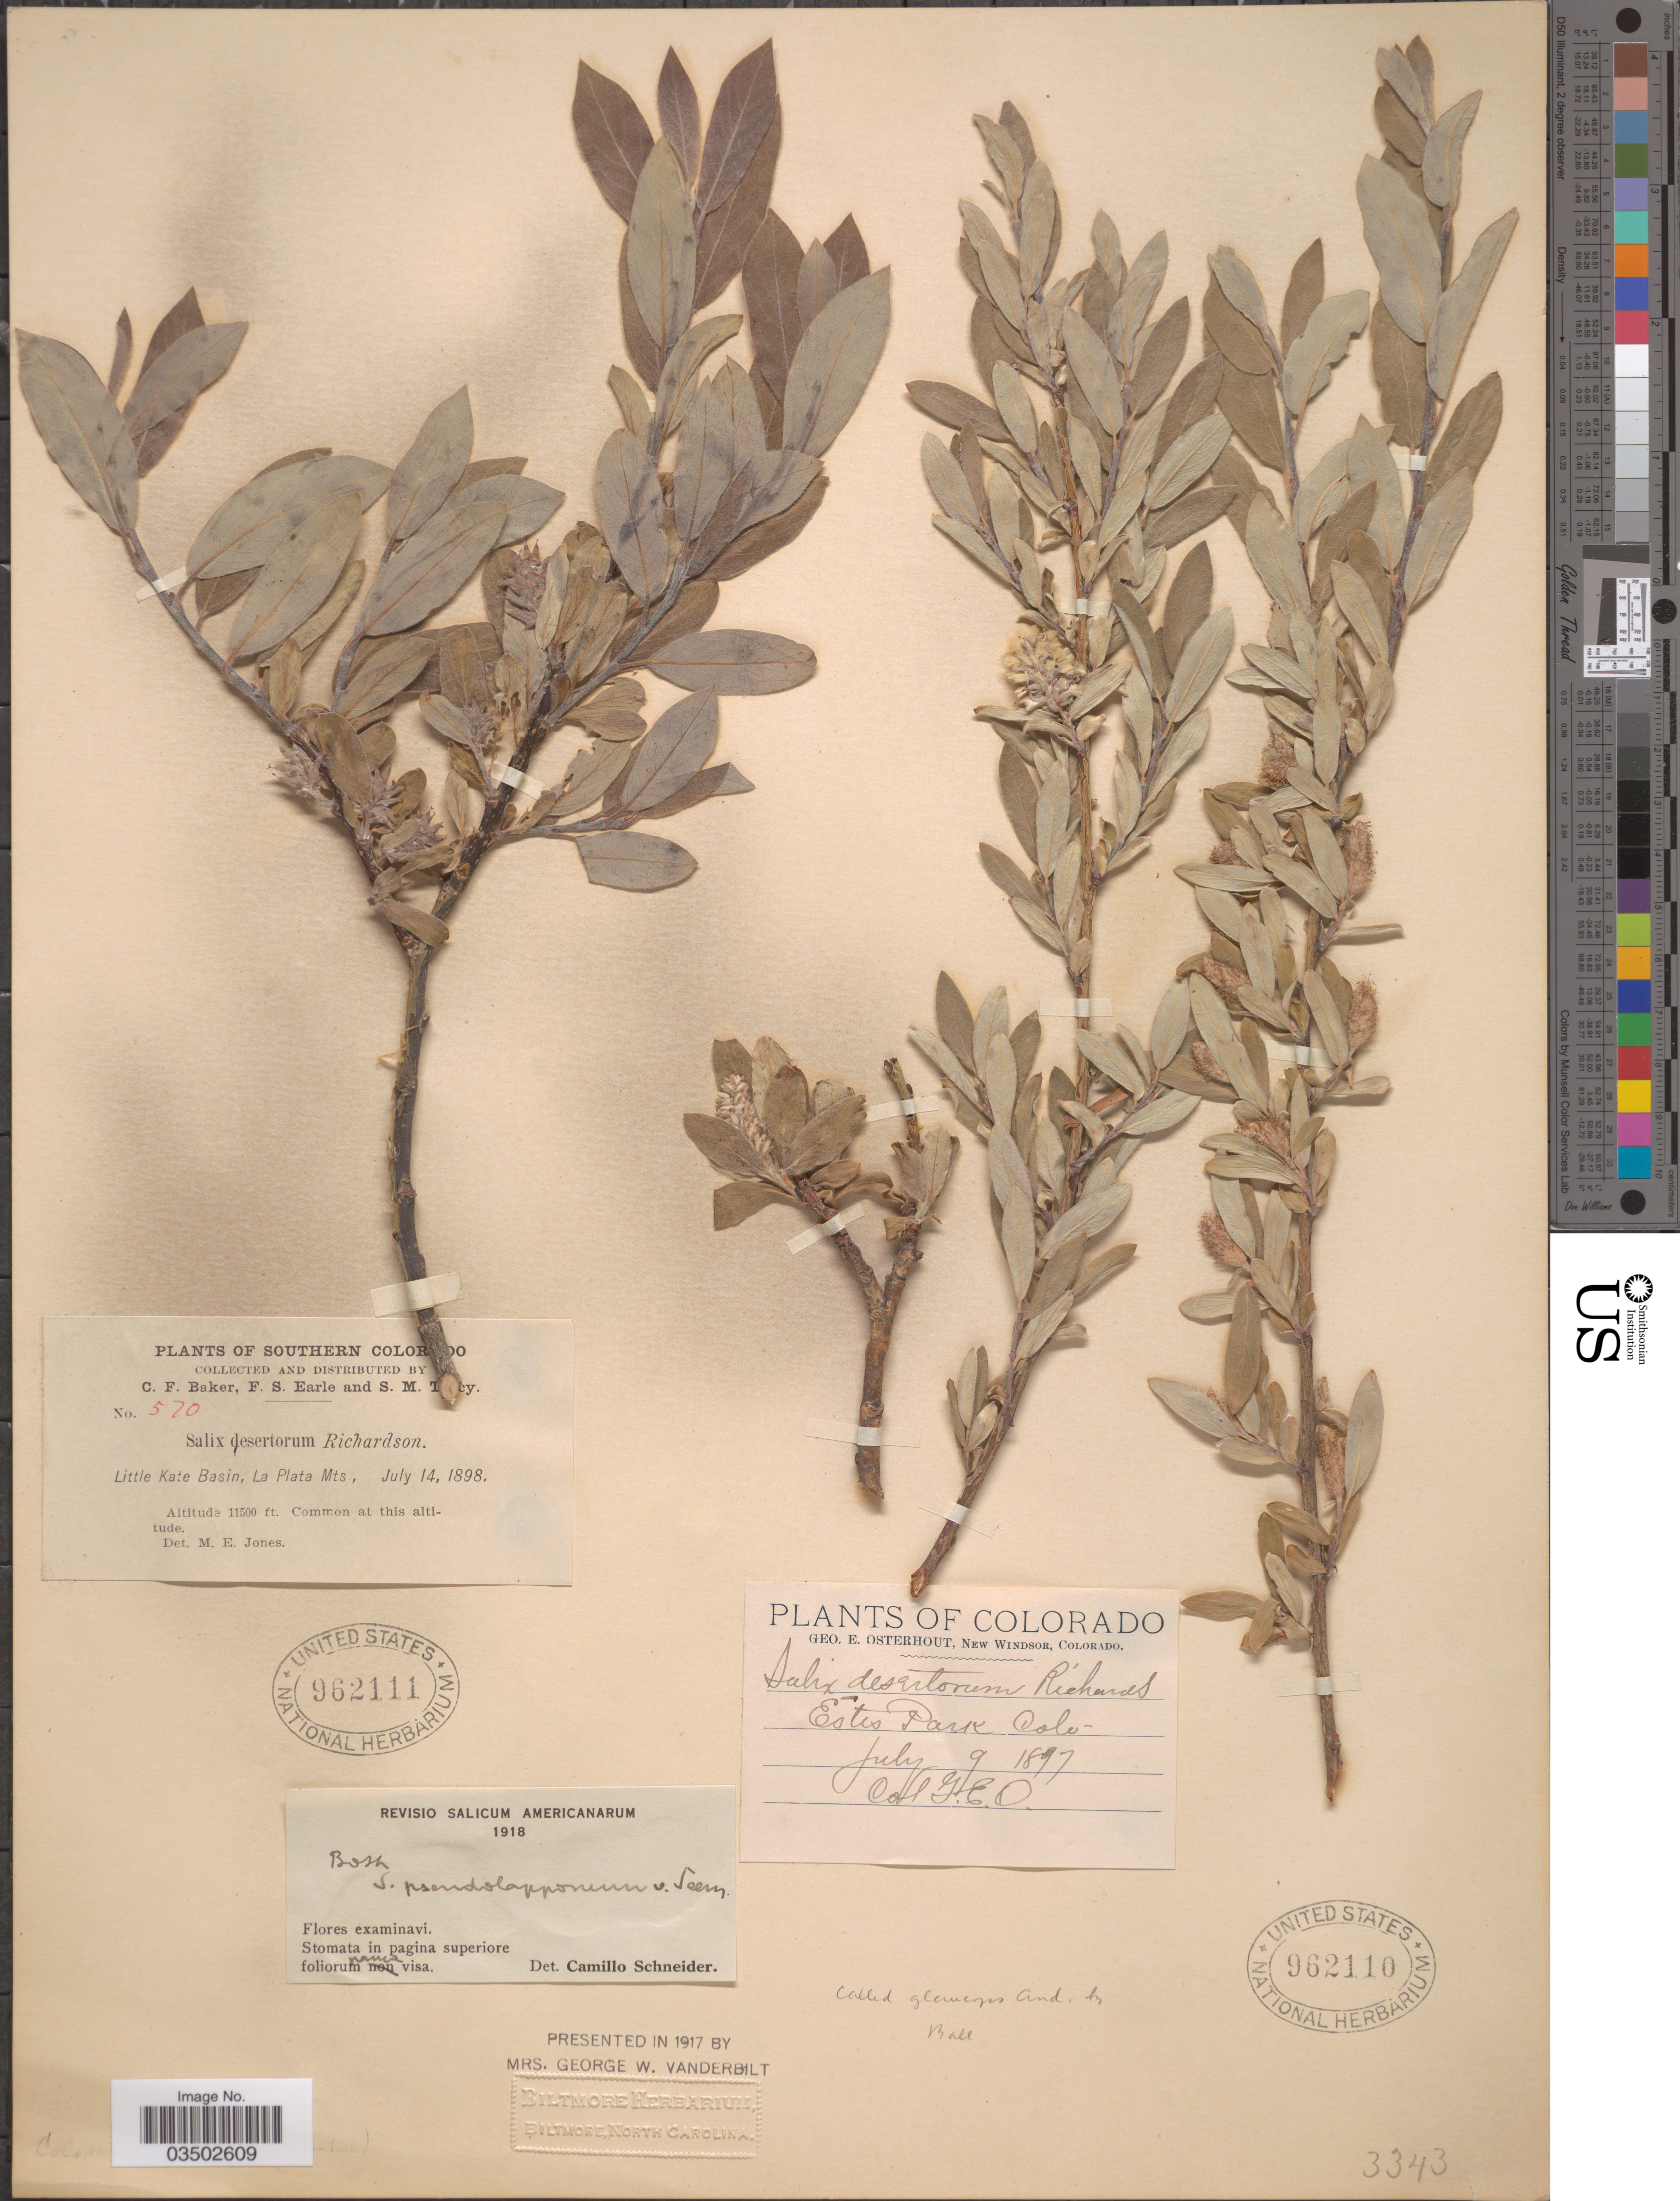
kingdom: Plantae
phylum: Tracheophyta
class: Magnoliopsida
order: Malpighiales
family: Salicaceae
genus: Salix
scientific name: Salix pseudolapponum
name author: Seemen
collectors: G. Osterhout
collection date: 1897-07-09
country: United States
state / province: Colorado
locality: Estes Park.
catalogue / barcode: US 962110-2